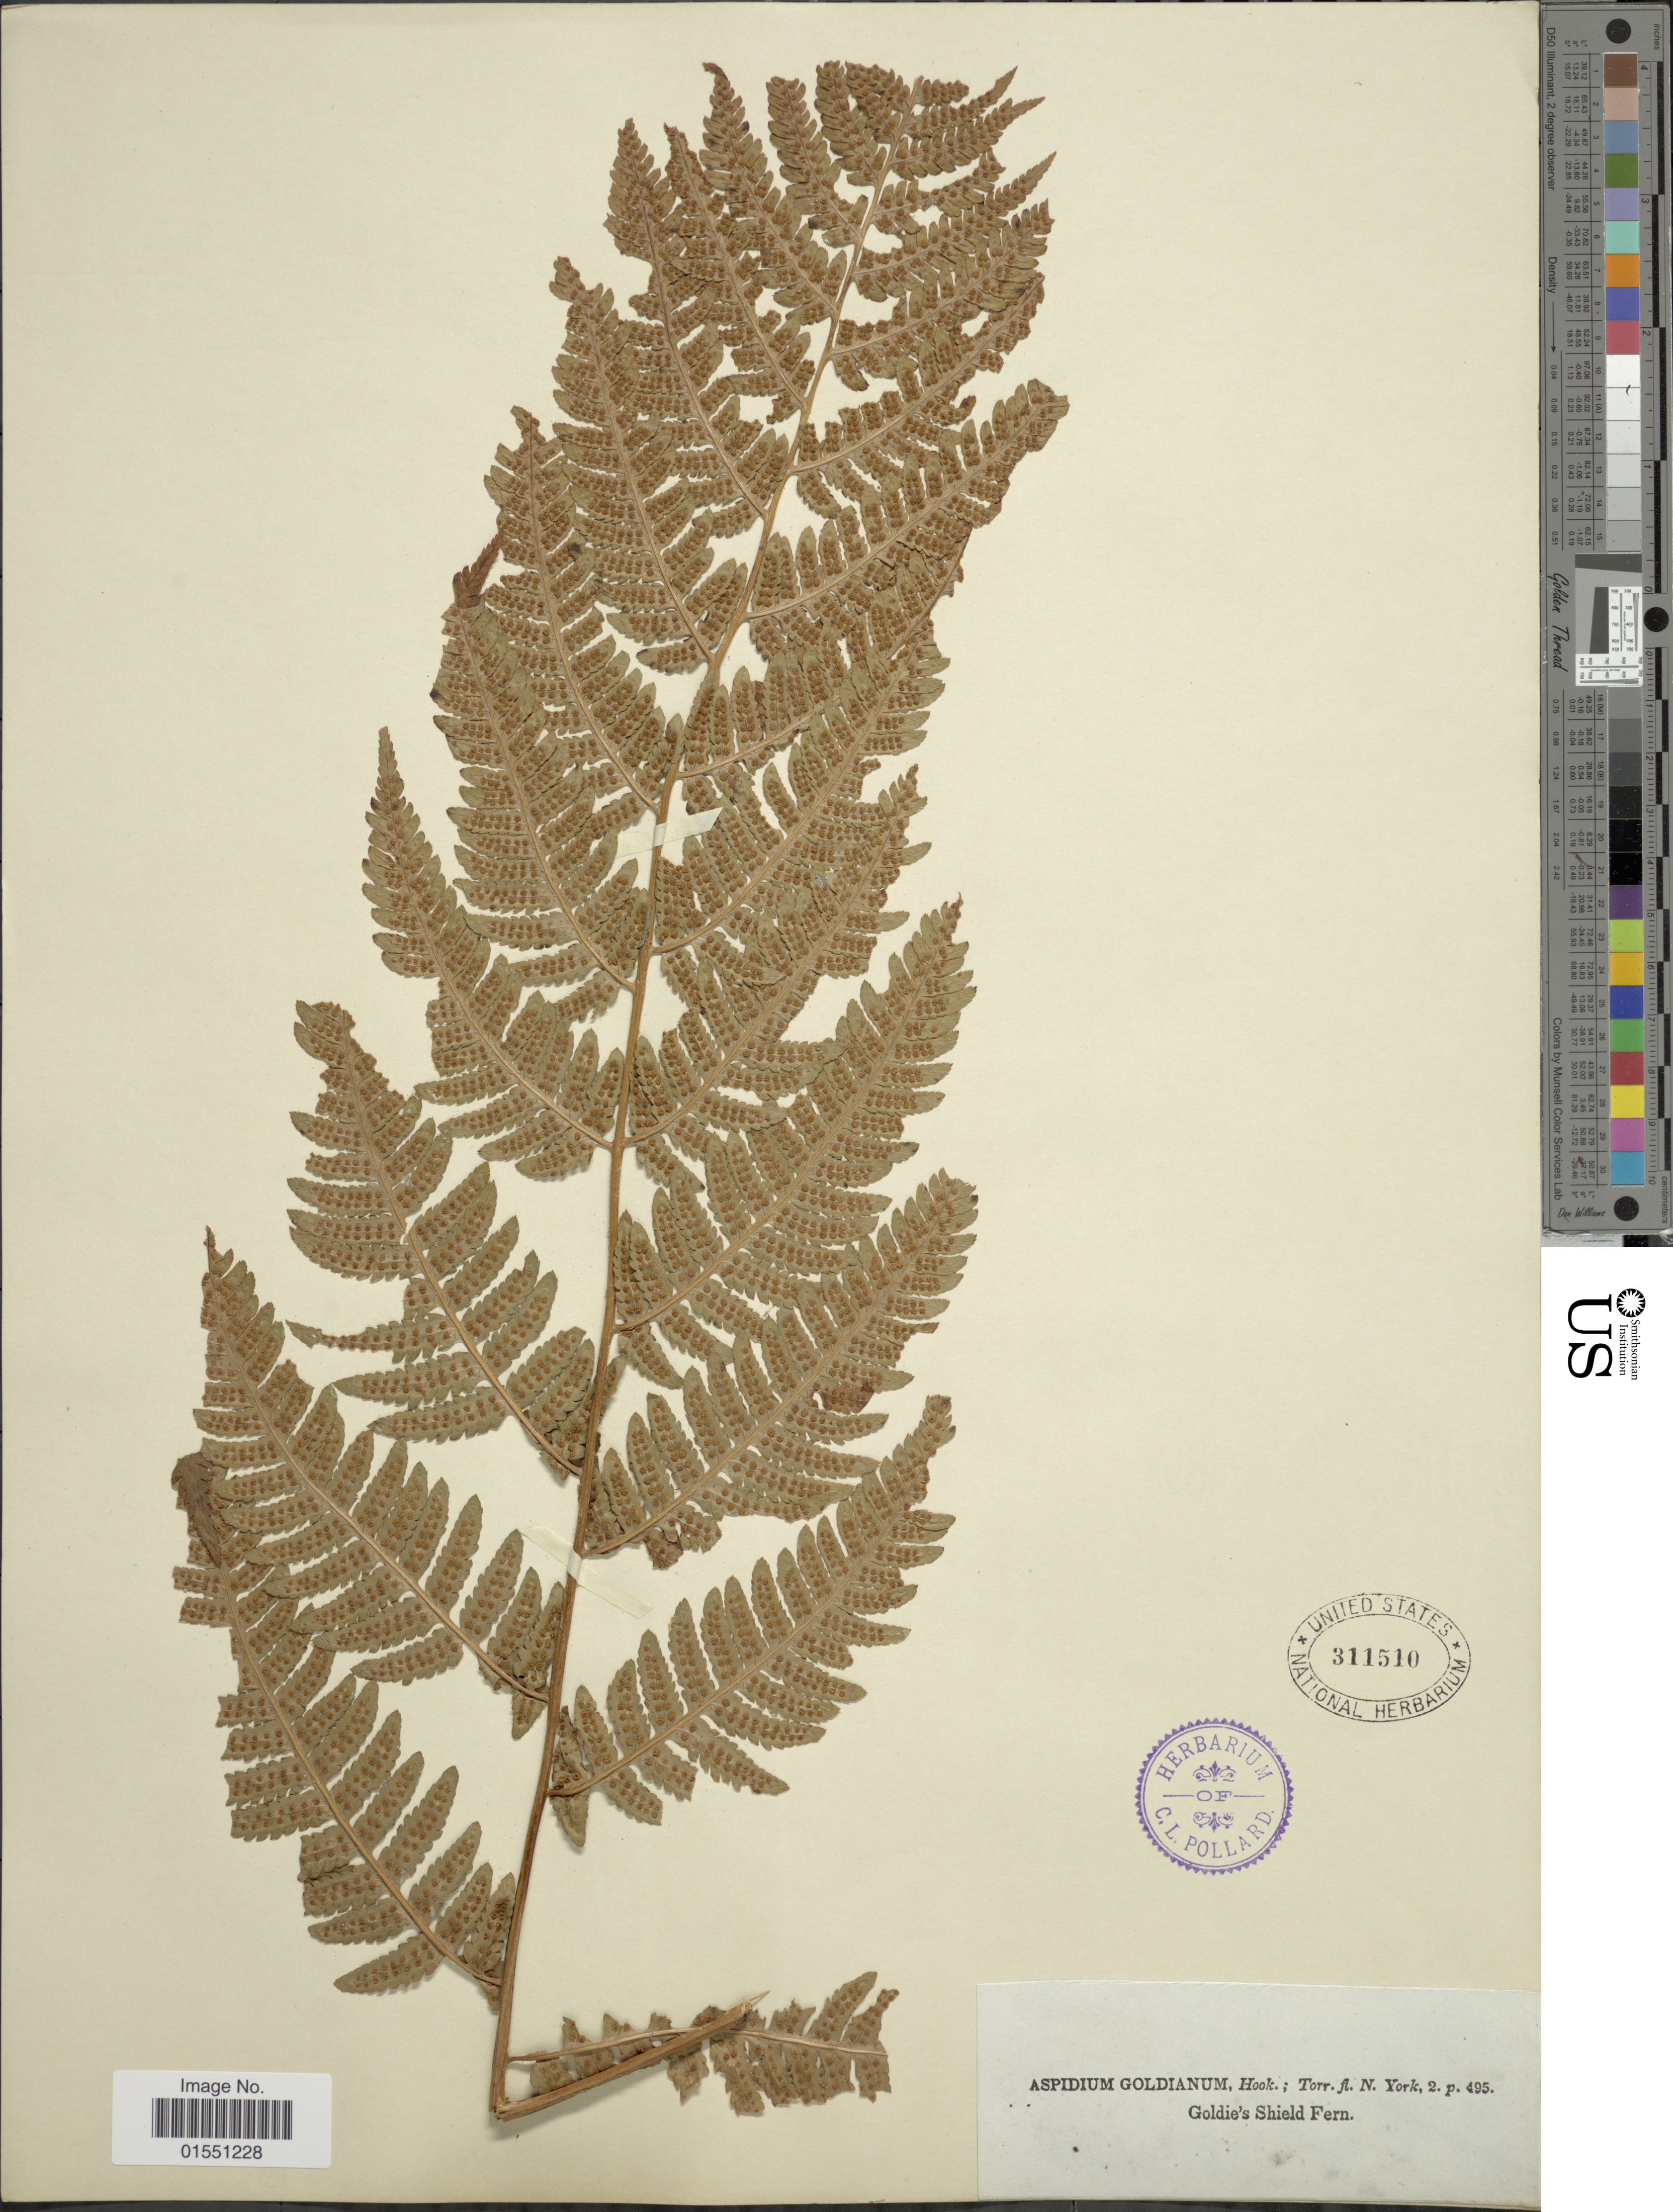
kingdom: Plantae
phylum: Tracheophyta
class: Polypodiopsida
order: Polypodiales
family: Dryopteridaceae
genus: Dryopteris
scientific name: Dryopteris goldiana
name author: (Hook. ex Goldie) A. Gray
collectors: ex herb. C.L. Pollard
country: United States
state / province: New York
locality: Hook.; Torr. fl. N. York, 2. p. 495. Goldie's Shield Fern [unsure placement]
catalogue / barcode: US 311510